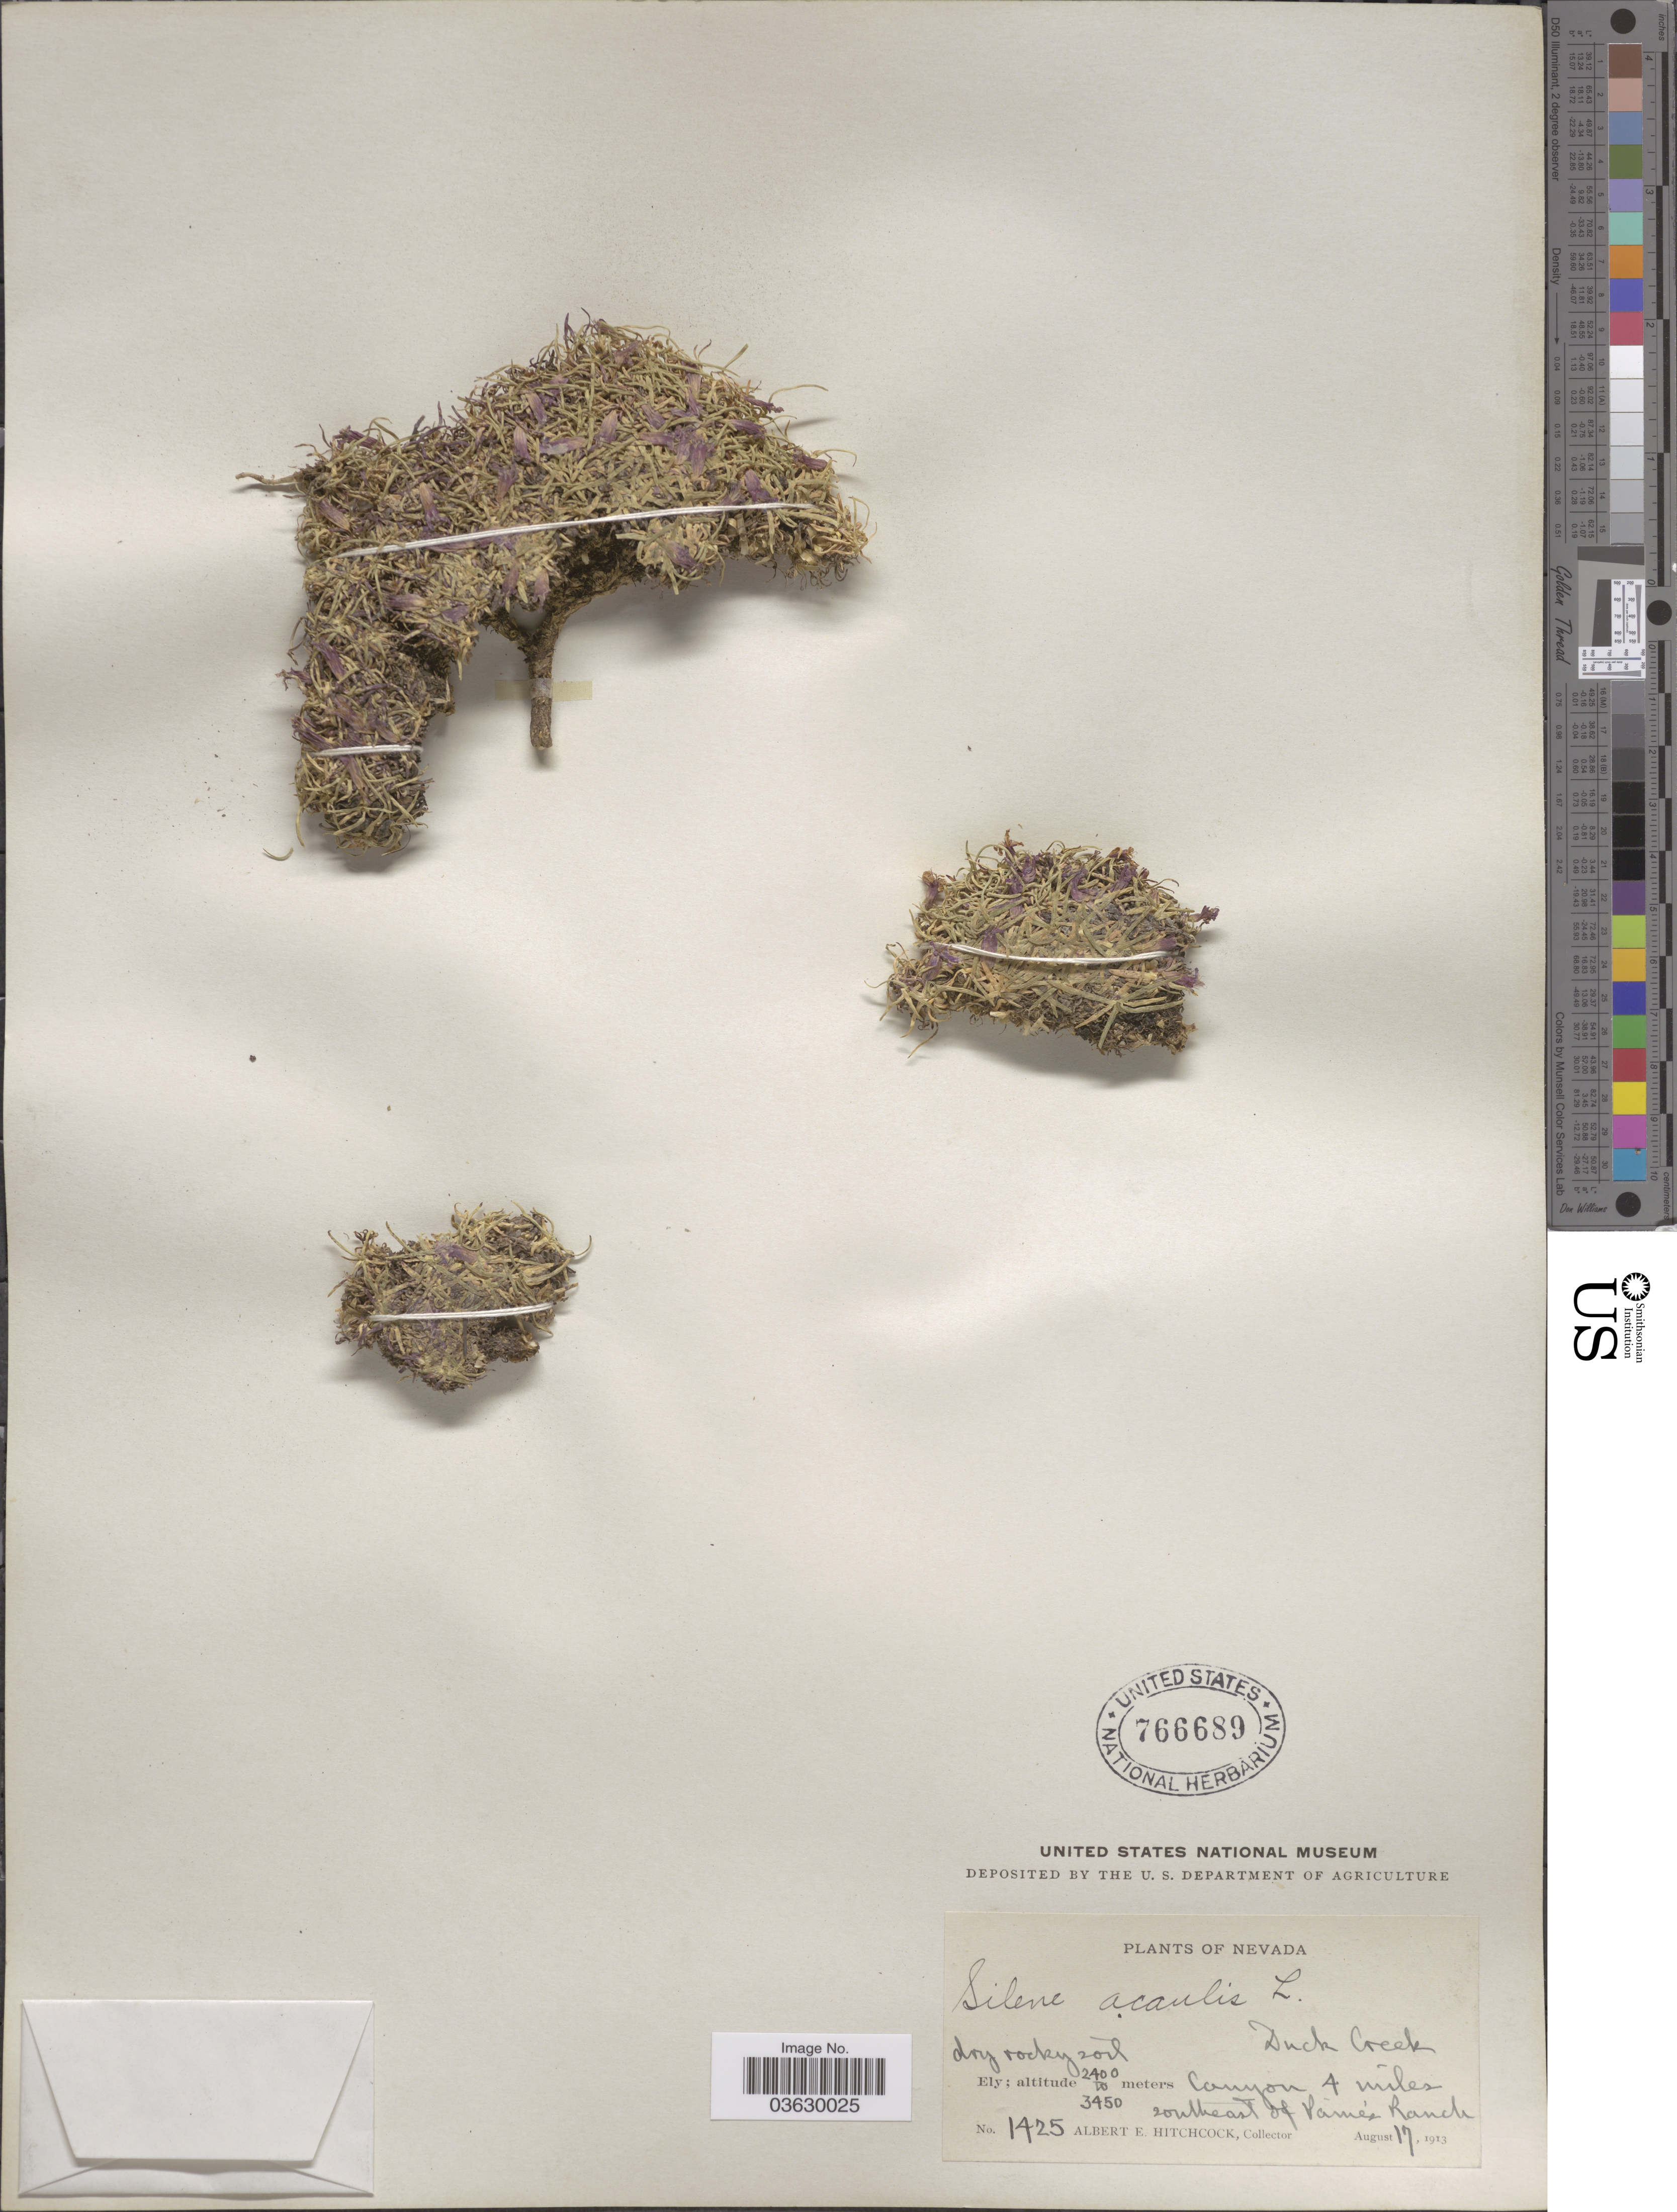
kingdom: Plantae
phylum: Tracheophyta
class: Magnoliopsida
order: Caryophyllales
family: Caryophyllaceae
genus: Silene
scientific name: Silene acaulis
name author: (L.) Jacq.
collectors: A. Hitchcock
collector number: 1425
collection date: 1913-08-17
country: United States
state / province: Nevada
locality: Duck Creek. Canyon 4 miles southeast of Paine's Ranch.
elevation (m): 2400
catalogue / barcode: US 766689